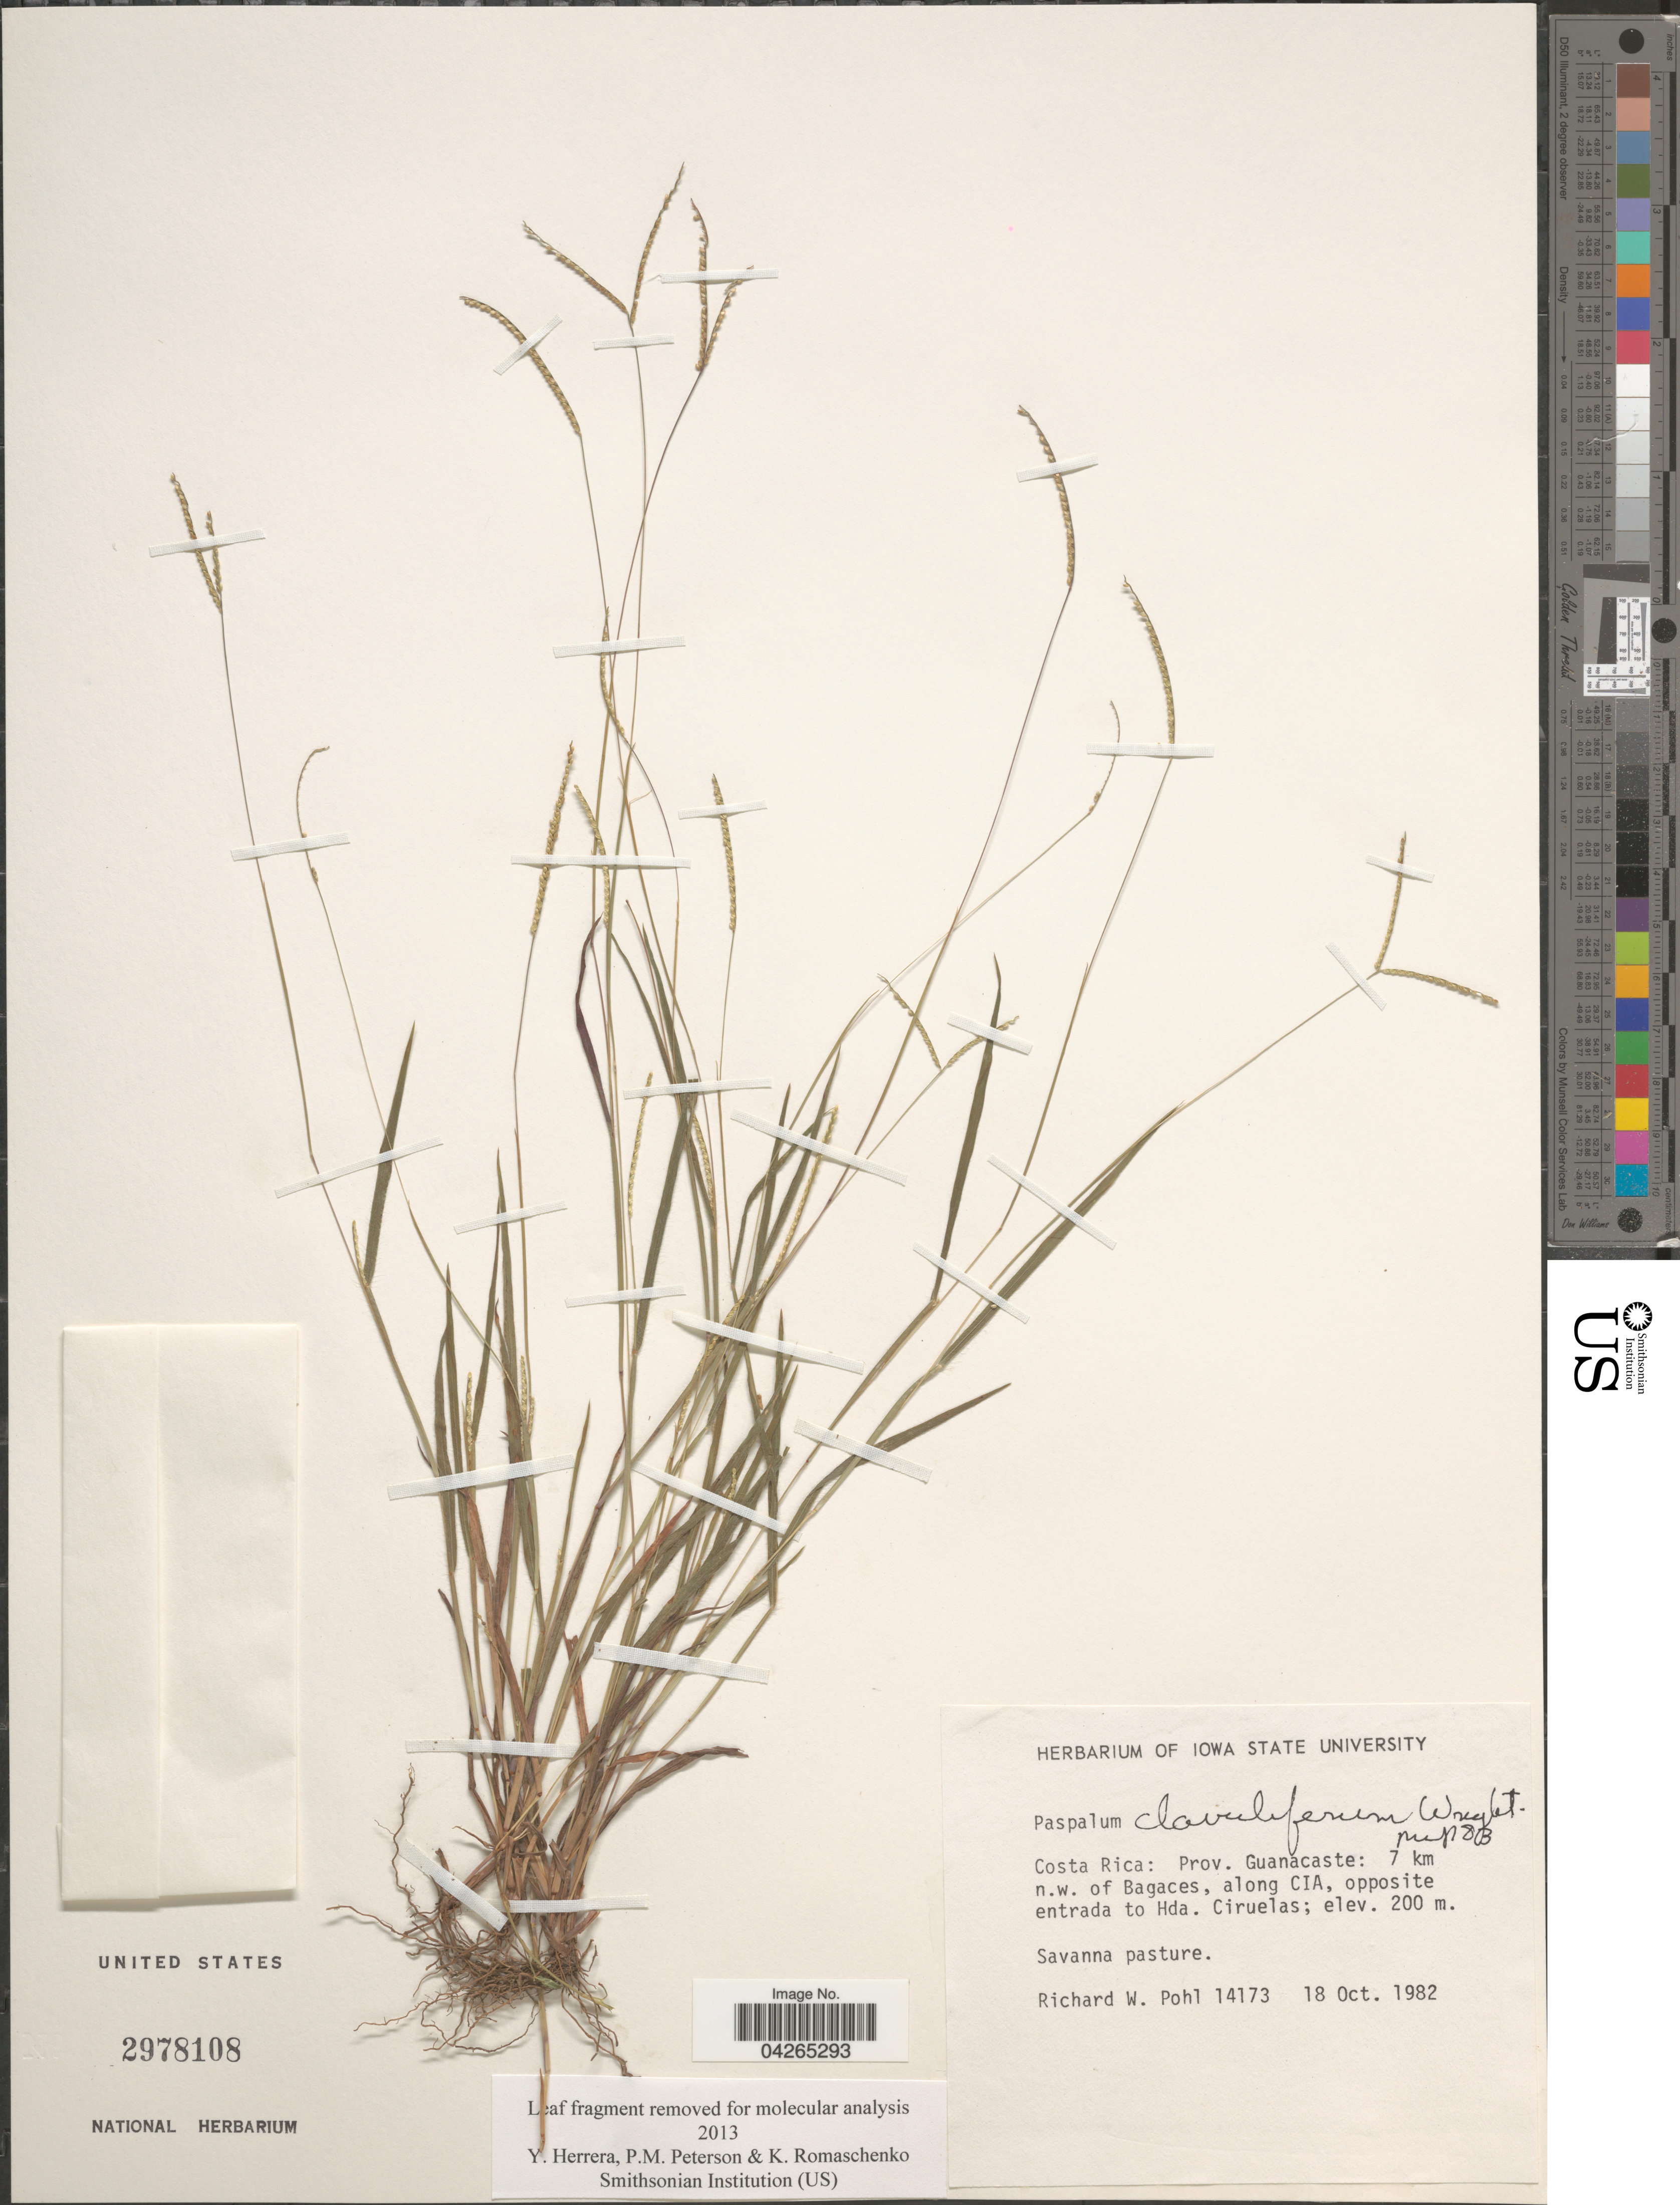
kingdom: Plantae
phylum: Tracheophyta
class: Liliopsida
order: Poales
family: Poaceae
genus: Paspalum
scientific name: Paspalum claviliferum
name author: C. Wright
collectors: R. W. Pohl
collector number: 14173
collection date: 1982-10-18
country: Costa Rica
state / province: Guanacaste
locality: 7 km n.w. of Bagaces, along CIA, opposite entrada to Hda. Ciruelas.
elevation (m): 200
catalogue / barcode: US 2978108